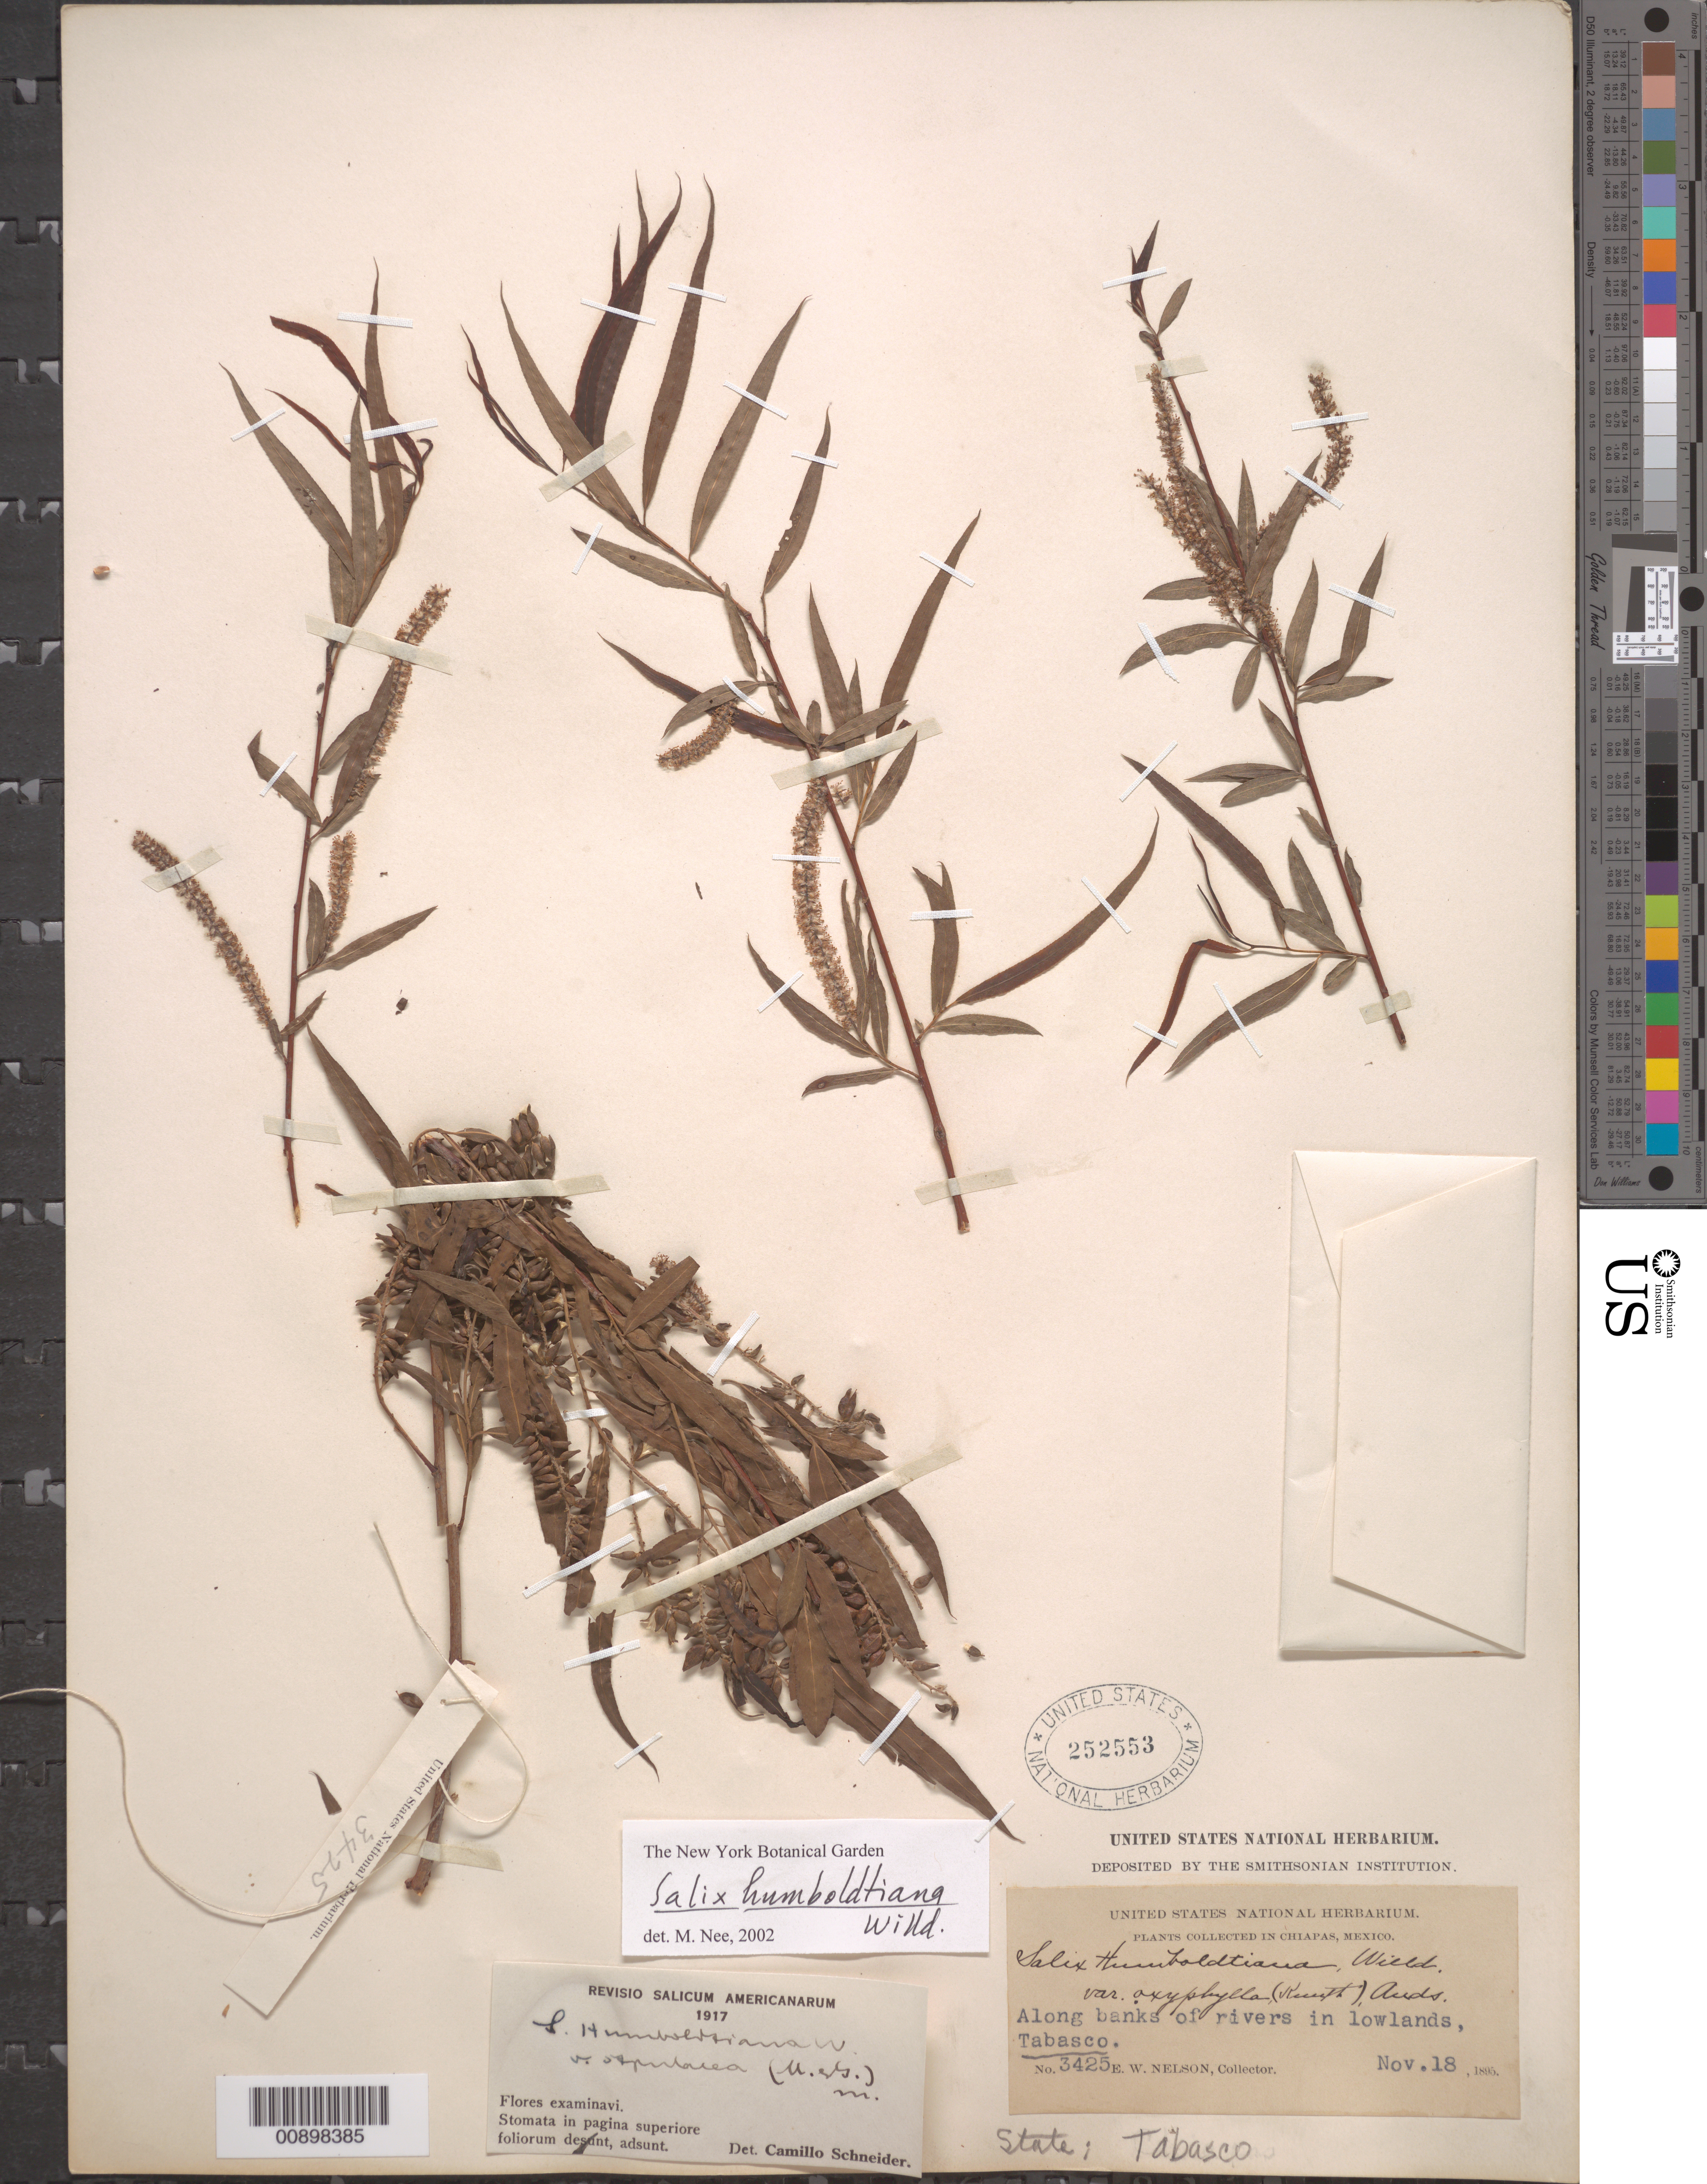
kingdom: Plantae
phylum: Tracheophyta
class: Magnoliopsida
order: Malpighiales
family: Salicaceae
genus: Salix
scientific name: Salix humboldtiana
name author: Willd.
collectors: E. W. Nelson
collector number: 3425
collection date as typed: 18 Nov 1895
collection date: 1895-11-18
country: Mexico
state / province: Tabasco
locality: Along banks of rivers in lowlands Tabasco.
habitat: Along banks of rivers.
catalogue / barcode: US 252553